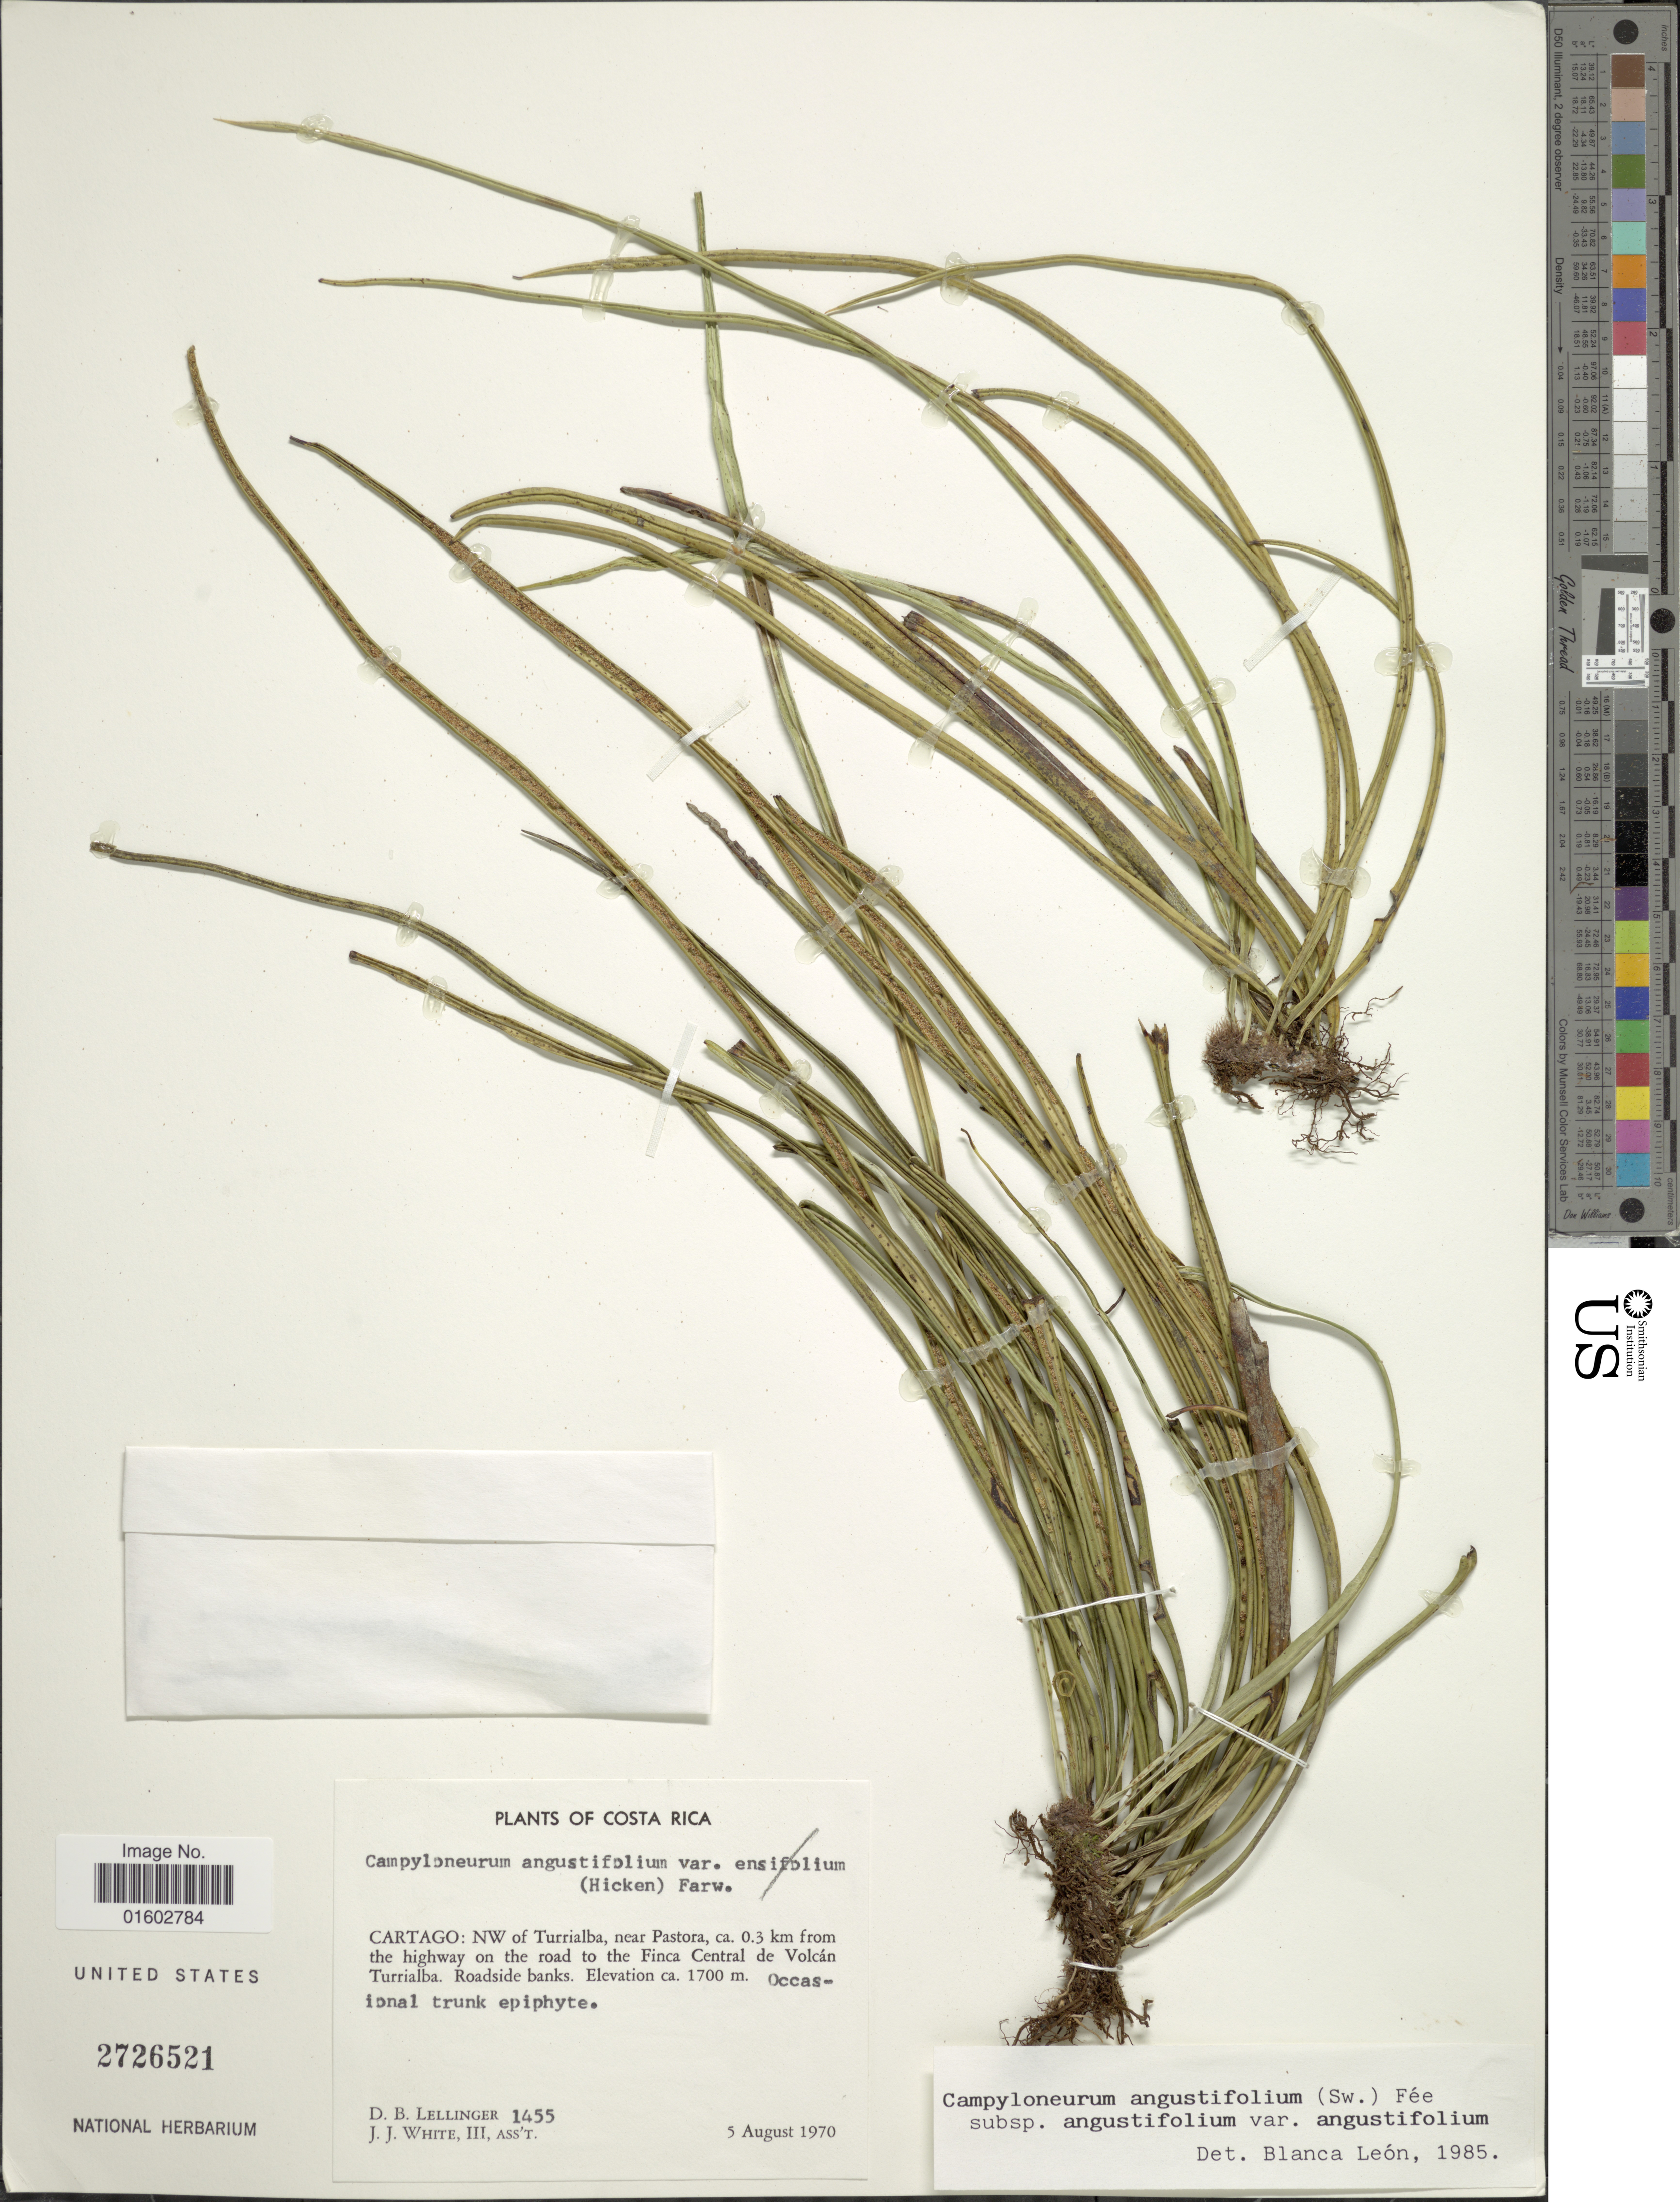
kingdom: Plantae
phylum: Tracheophyta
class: Polypodiopsida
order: Polypodiales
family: Polypodiaceae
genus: Campyloneurum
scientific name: Campyloneurum angustifolium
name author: (Sw.) Fée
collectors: D. B. Lellinger & J. J. White III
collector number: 1455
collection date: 1970-09-05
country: Costa Rica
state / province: Cartago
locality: NW of Turrialba, near Pastora, ca. 0.3 km from the highway on the road to Finca Central de Volcan Turrialba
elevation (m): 1700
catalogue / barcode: US 2726521